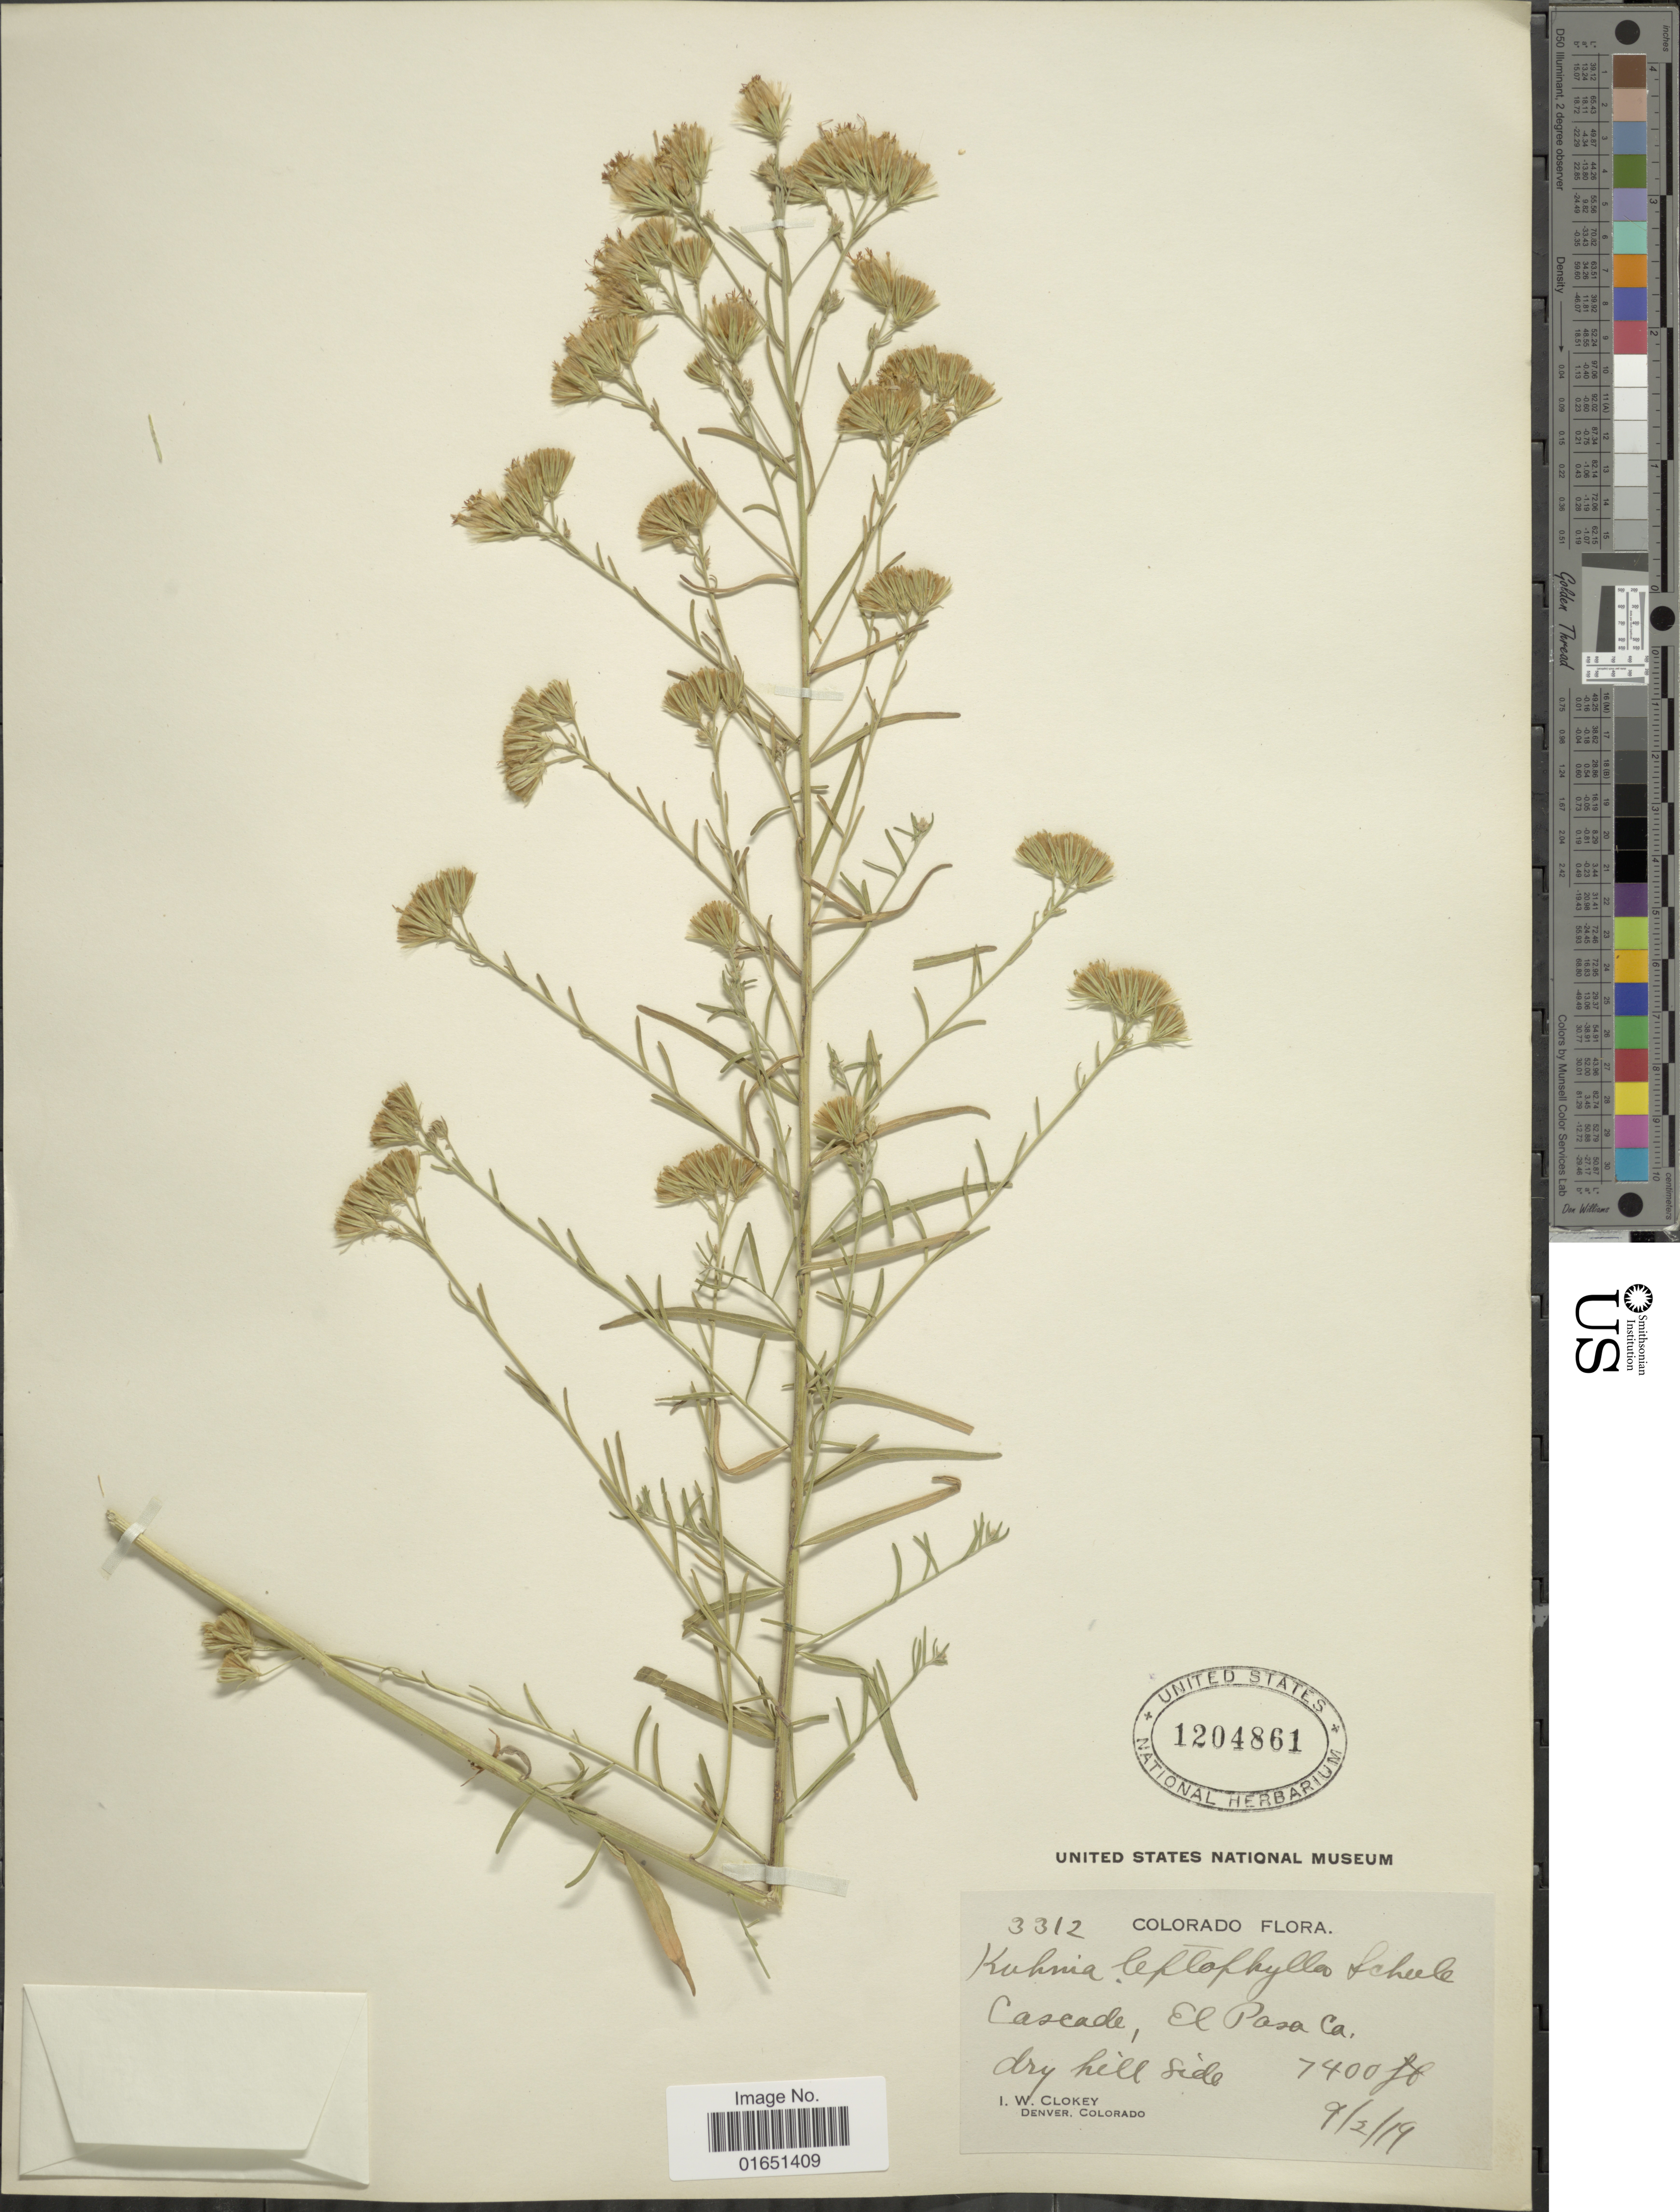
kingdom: Plantae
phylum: Tracheophyta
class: Magnoliopsida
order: Asterales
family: Asteraceae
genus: Brickellia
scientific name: Brickellia rosmarinifolia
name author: (Vent.) W.A. Weber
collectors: I. W. Clokey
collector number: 3312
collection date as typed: Transcribed d/m/y: 2/9/19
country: United States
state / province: Colorado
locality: Cascade, El Pasa Co, dry hill side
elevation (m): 2256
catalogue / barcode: US 1204861